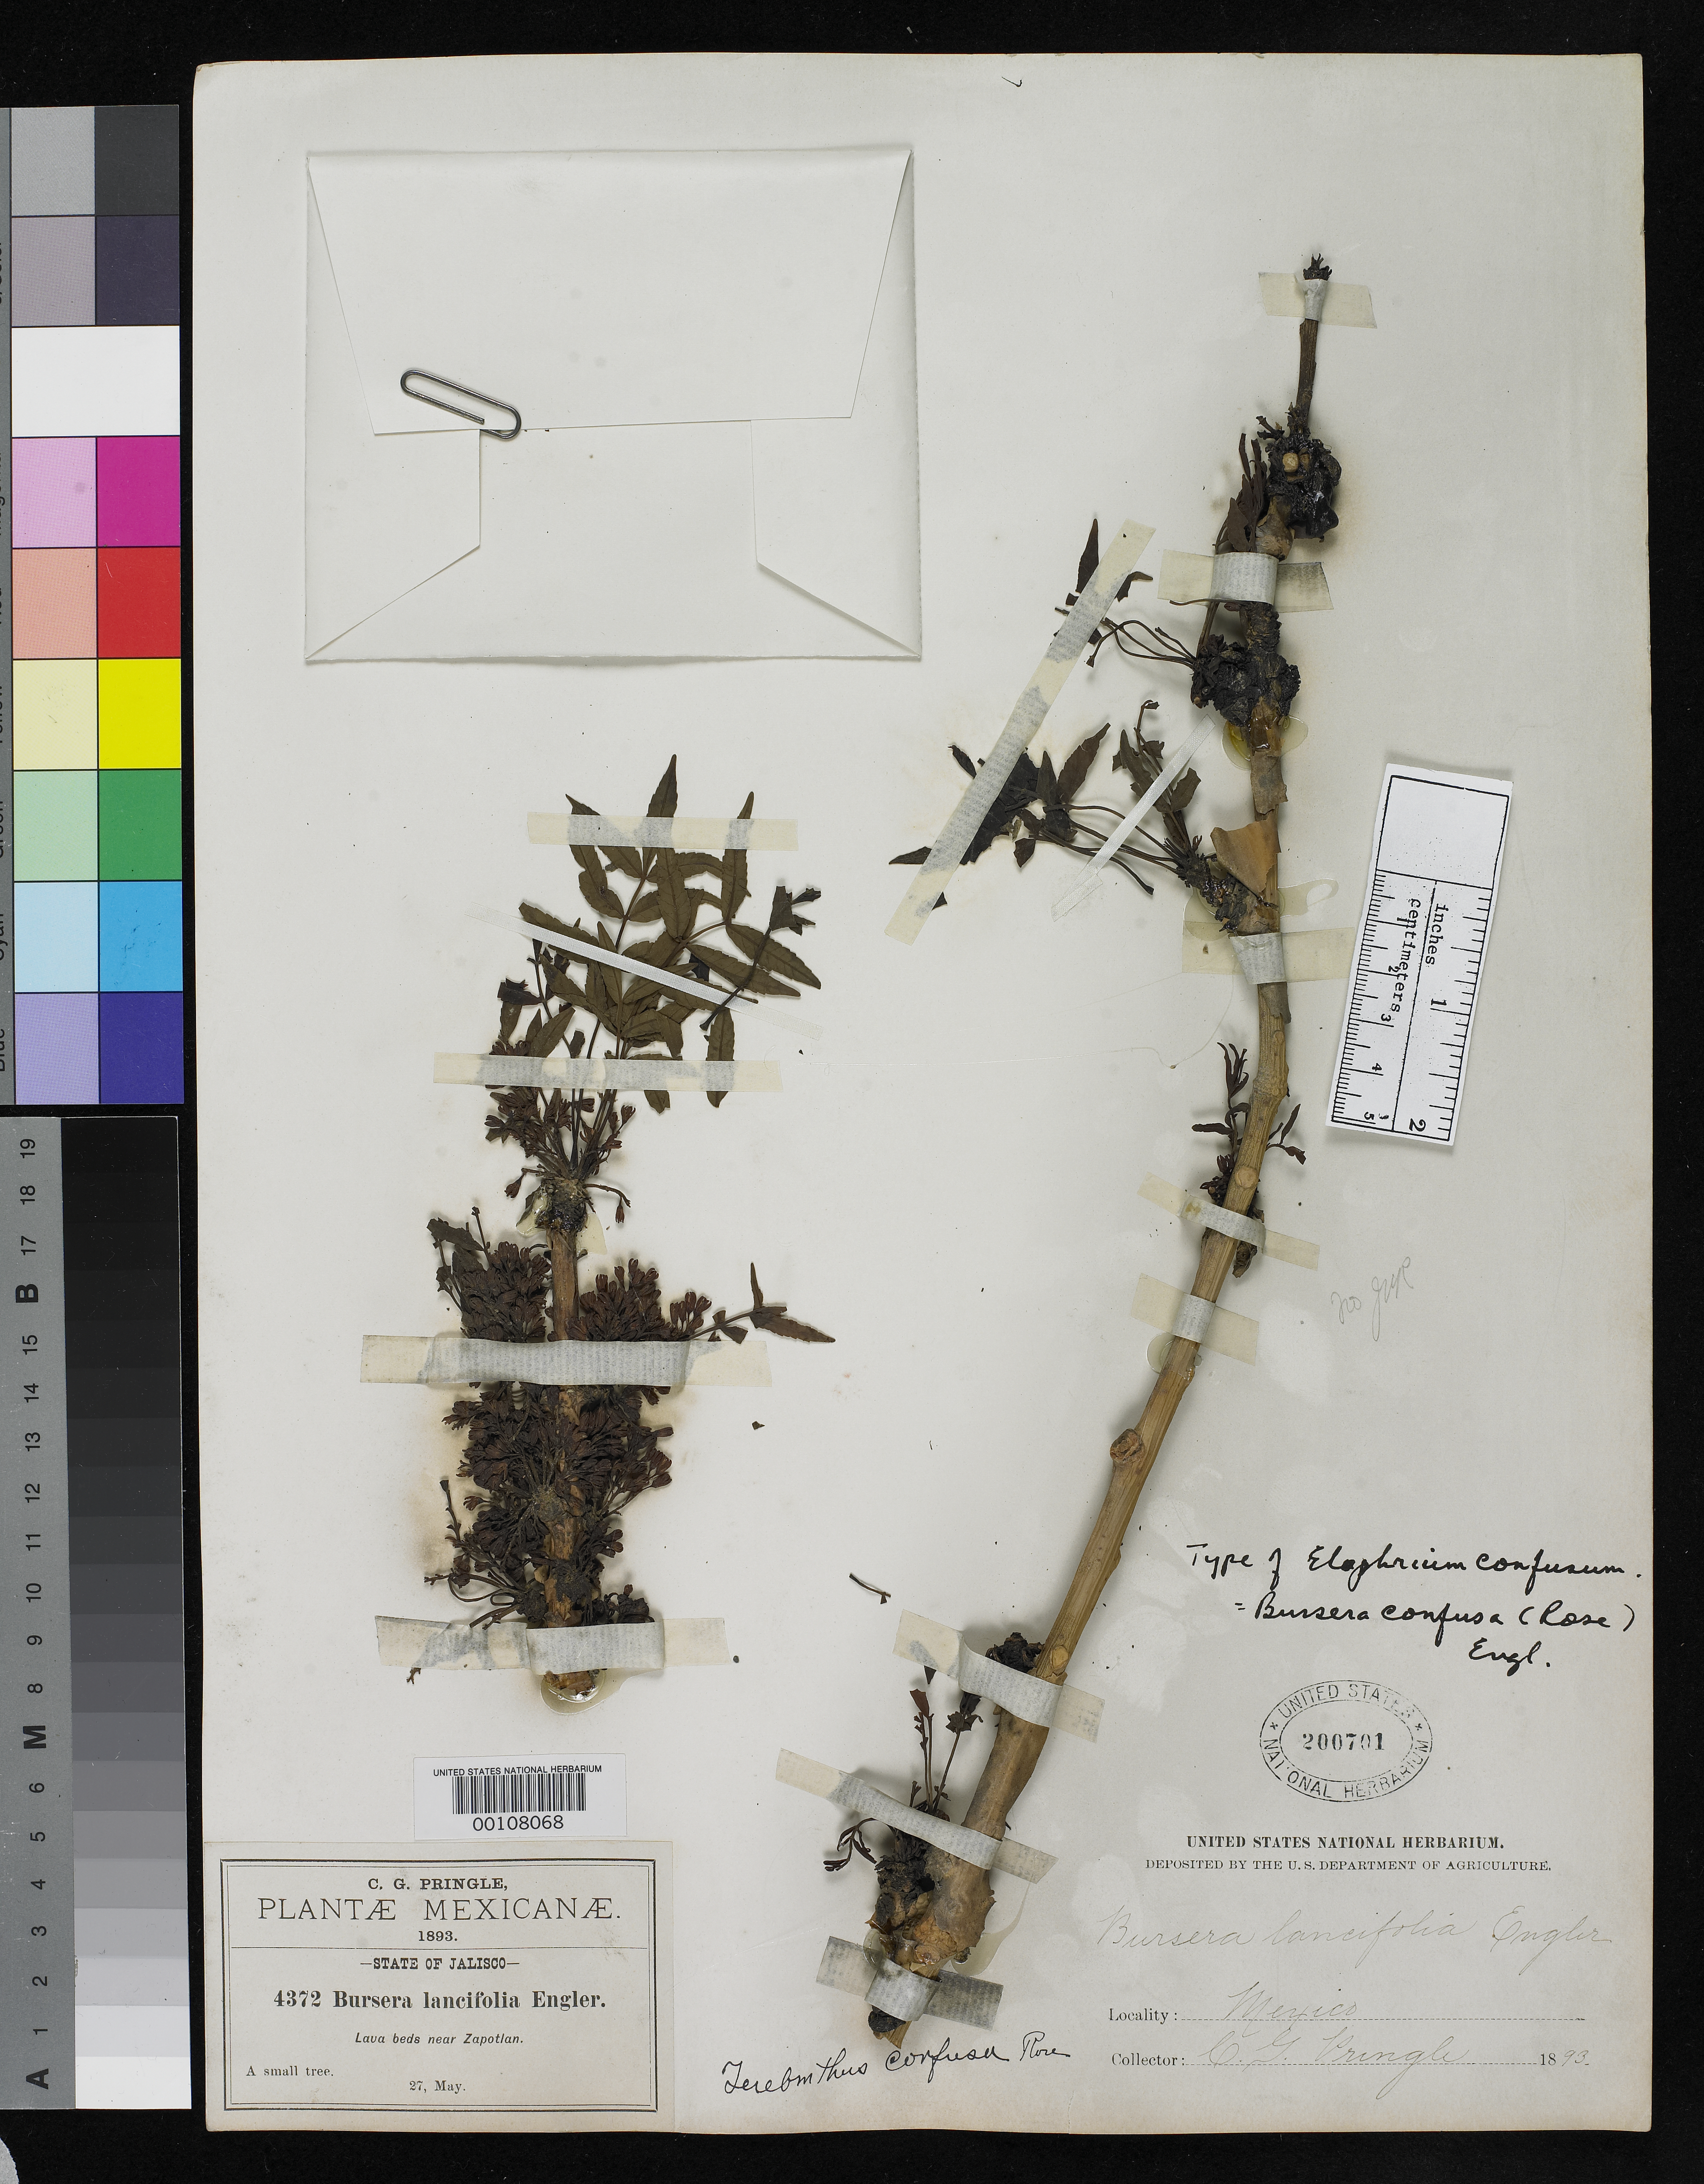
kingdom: Plantae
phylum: Tracheophyta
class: Magnoliopsida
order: Sapindales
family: Burseraceae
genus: Elaphrium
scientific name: Elaphrium confusum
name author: Rose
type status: Holotype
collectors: C. G. Pringle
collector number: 4372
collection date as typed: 27 May 1893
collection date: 1893-05-27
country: Mexico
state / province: Jalisco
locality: Near Tapotla.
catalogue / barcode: US 200701